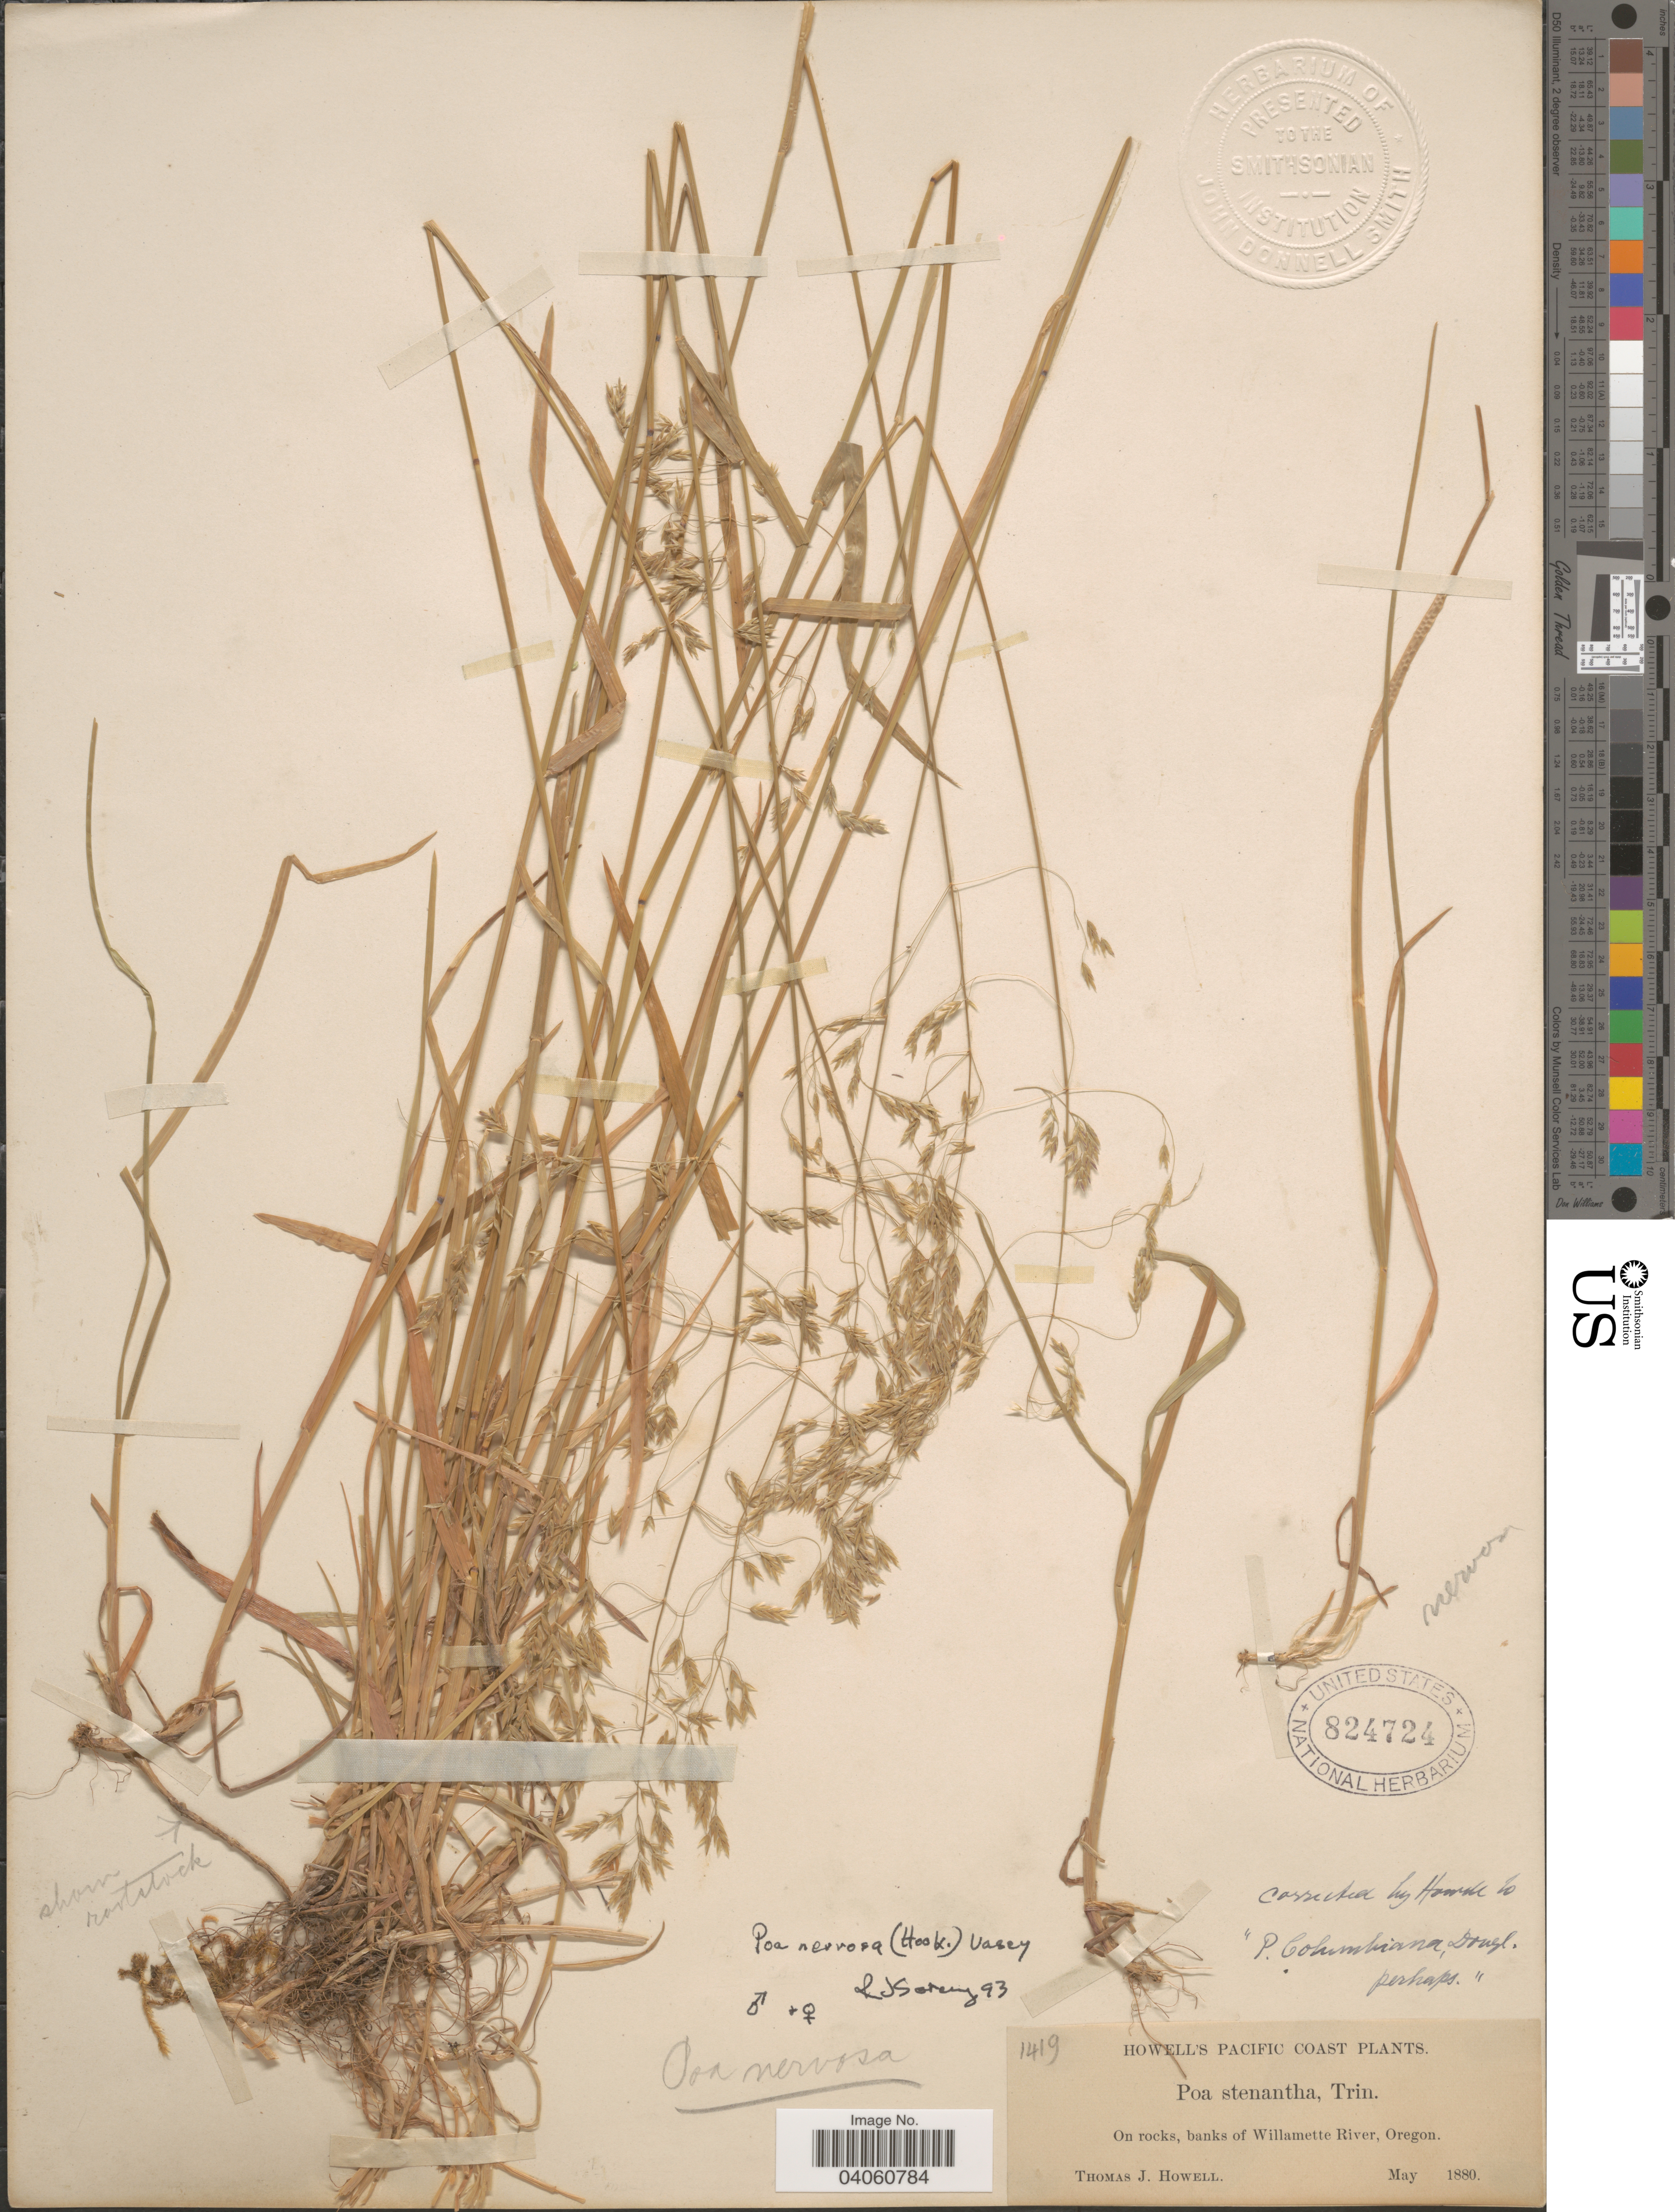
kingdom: Plantae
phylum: Tracheophyta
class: Liliopsida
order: Poales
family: Poaceae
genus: Poa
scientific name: Poa nervosa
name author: (Hook.) Vasey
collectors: T. J. Howell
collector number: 1419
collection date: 1880-05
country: United States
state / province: Oregon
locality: Pacific Coast. On rocks, banks of Willamette River.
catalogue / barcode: US 824724